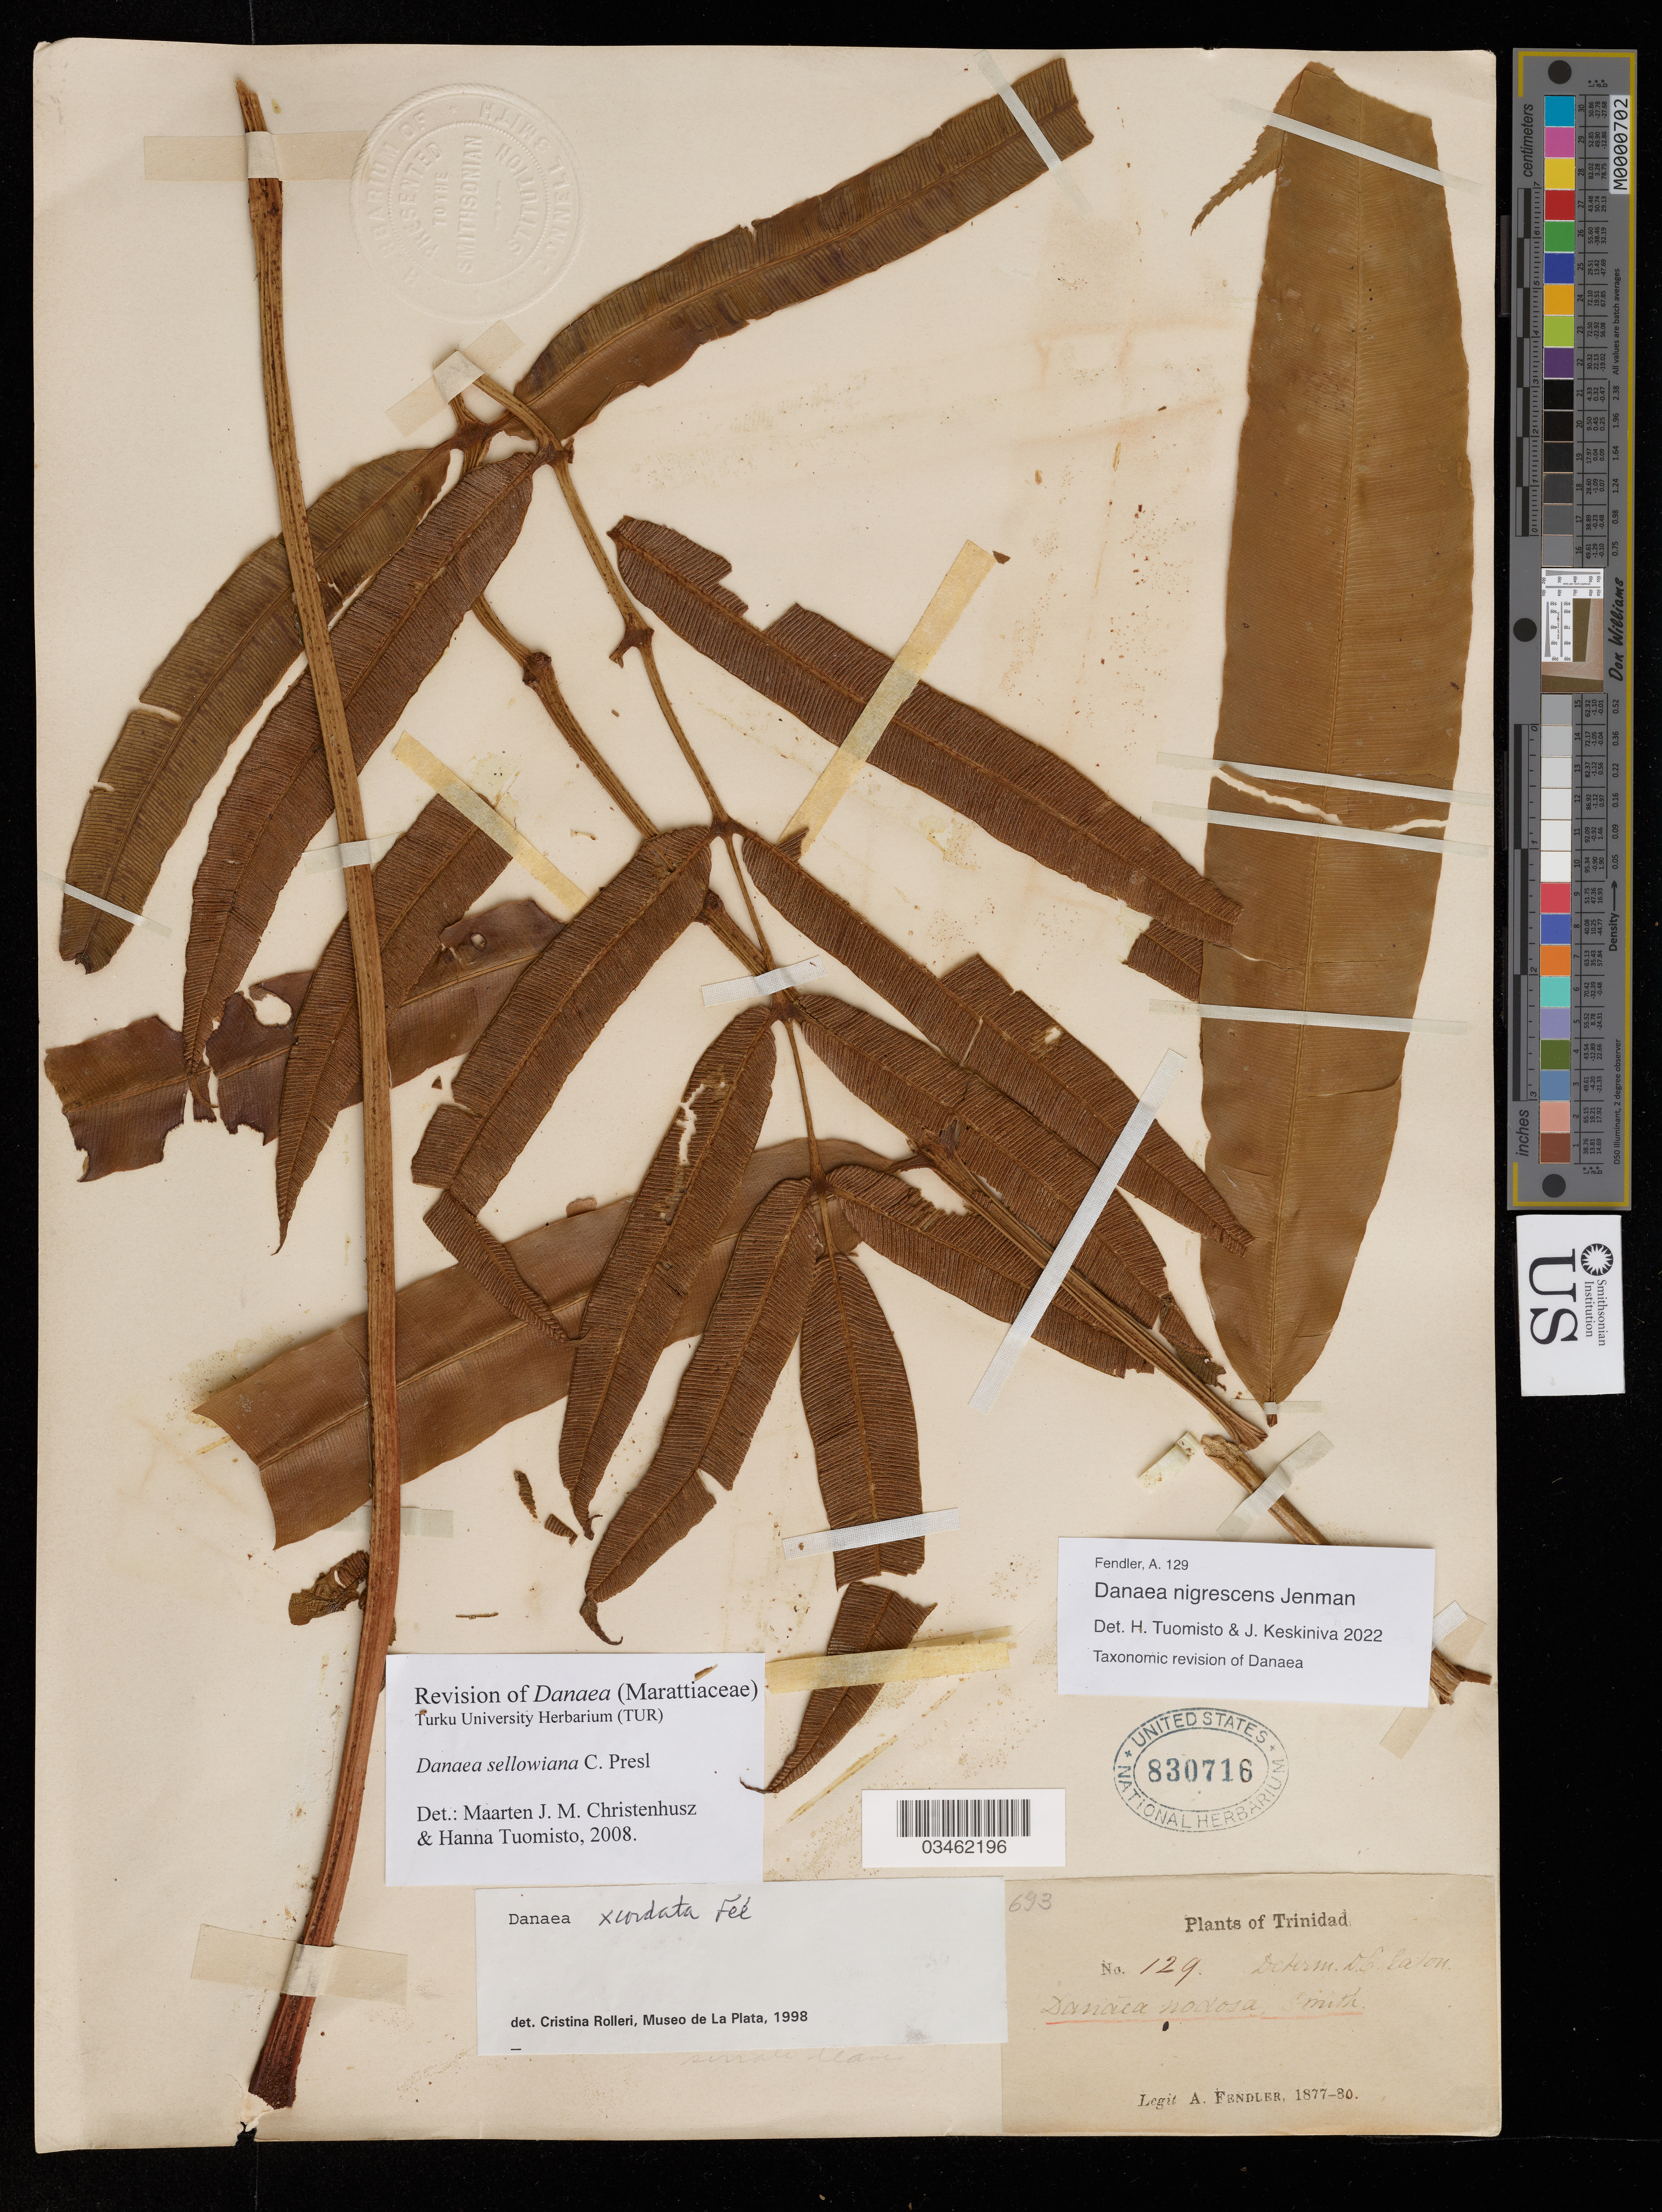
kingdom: Plantae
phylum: Tracheophyta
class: Polypodiopsida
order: Marattiales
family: Marattiaceae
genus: Danaea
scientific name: Danaea nigrescens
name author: Jenman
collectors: A. Fendler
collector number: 129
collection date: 1877/1880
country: Trinidad and Tobago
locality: Trinidad.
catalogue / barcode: US 830716